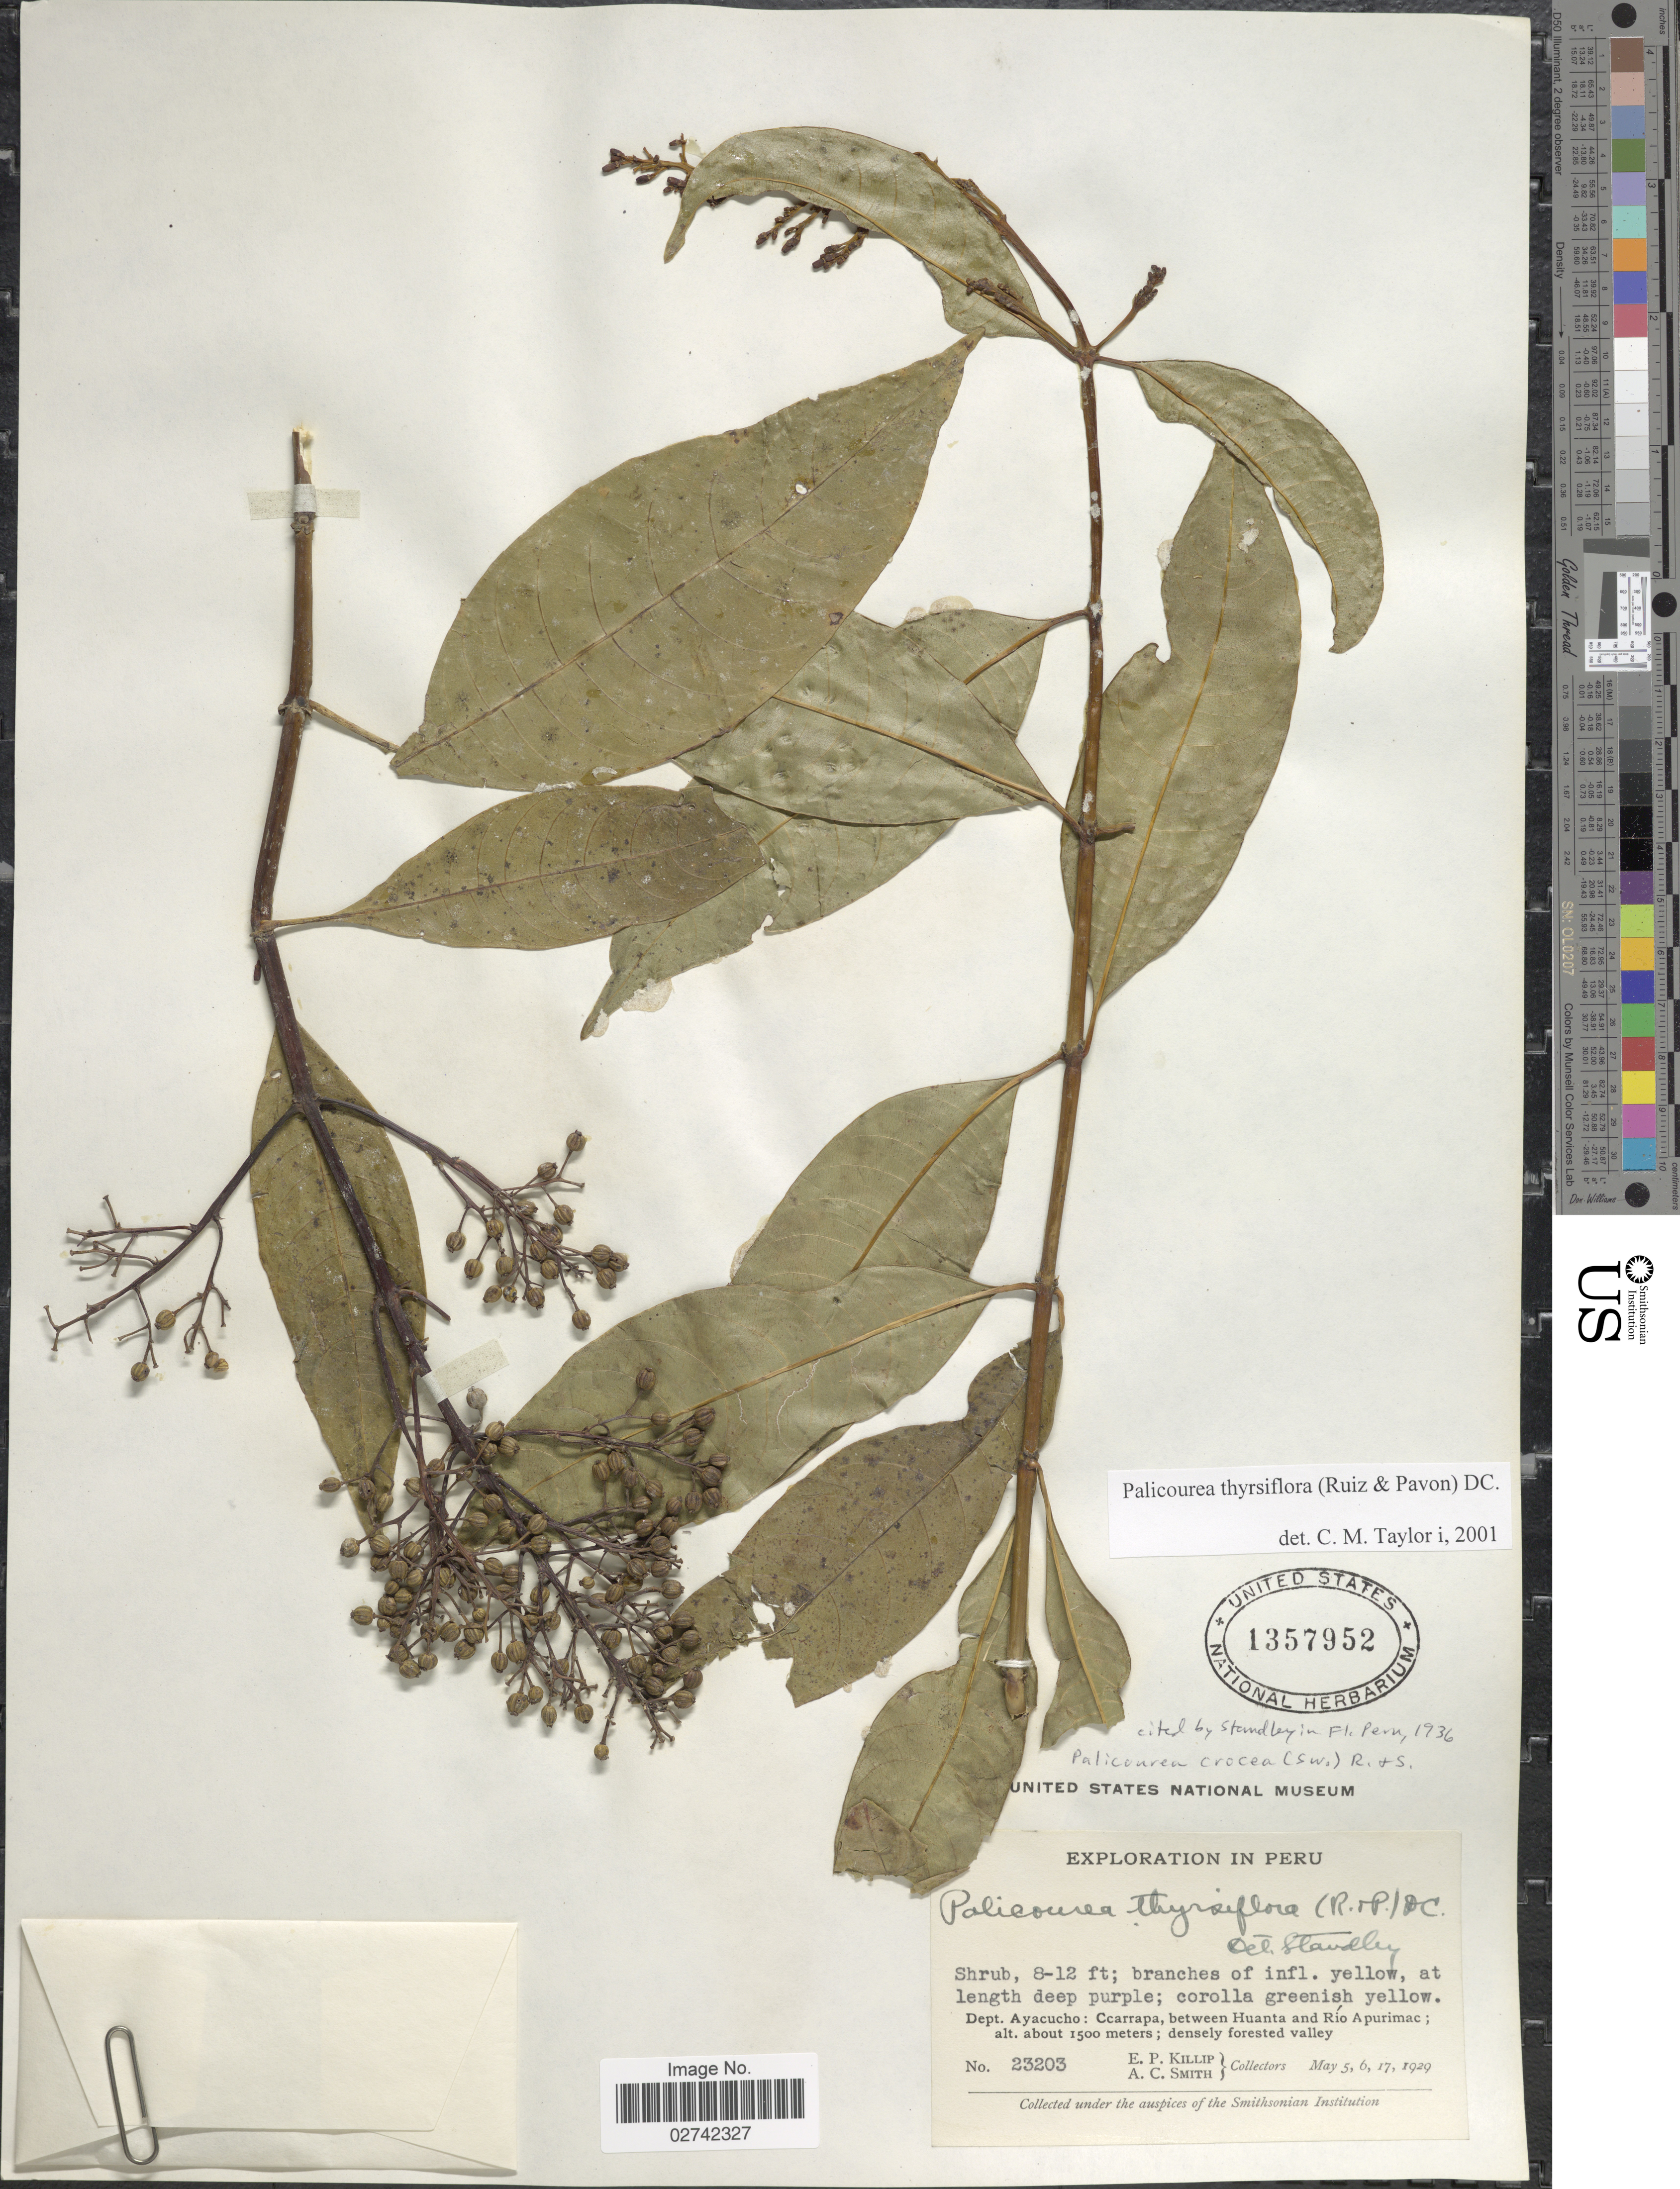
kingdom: Plantae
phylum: Tracheophyta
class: Magnoliopsida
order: Gentianales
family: Rubiaceae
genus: Palicourea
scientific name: Palicourea thyrsiflora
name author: (Ruiz & Pav.) DC.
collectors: E. P. Killip & A. C. Smith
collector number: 23203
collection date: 1929-05-05/1929-05-17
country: Peru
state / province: Ayacucho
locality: Ccarrapa, between Huanta and Rio Apurimac.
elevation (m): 1500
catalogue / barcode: US 1357952